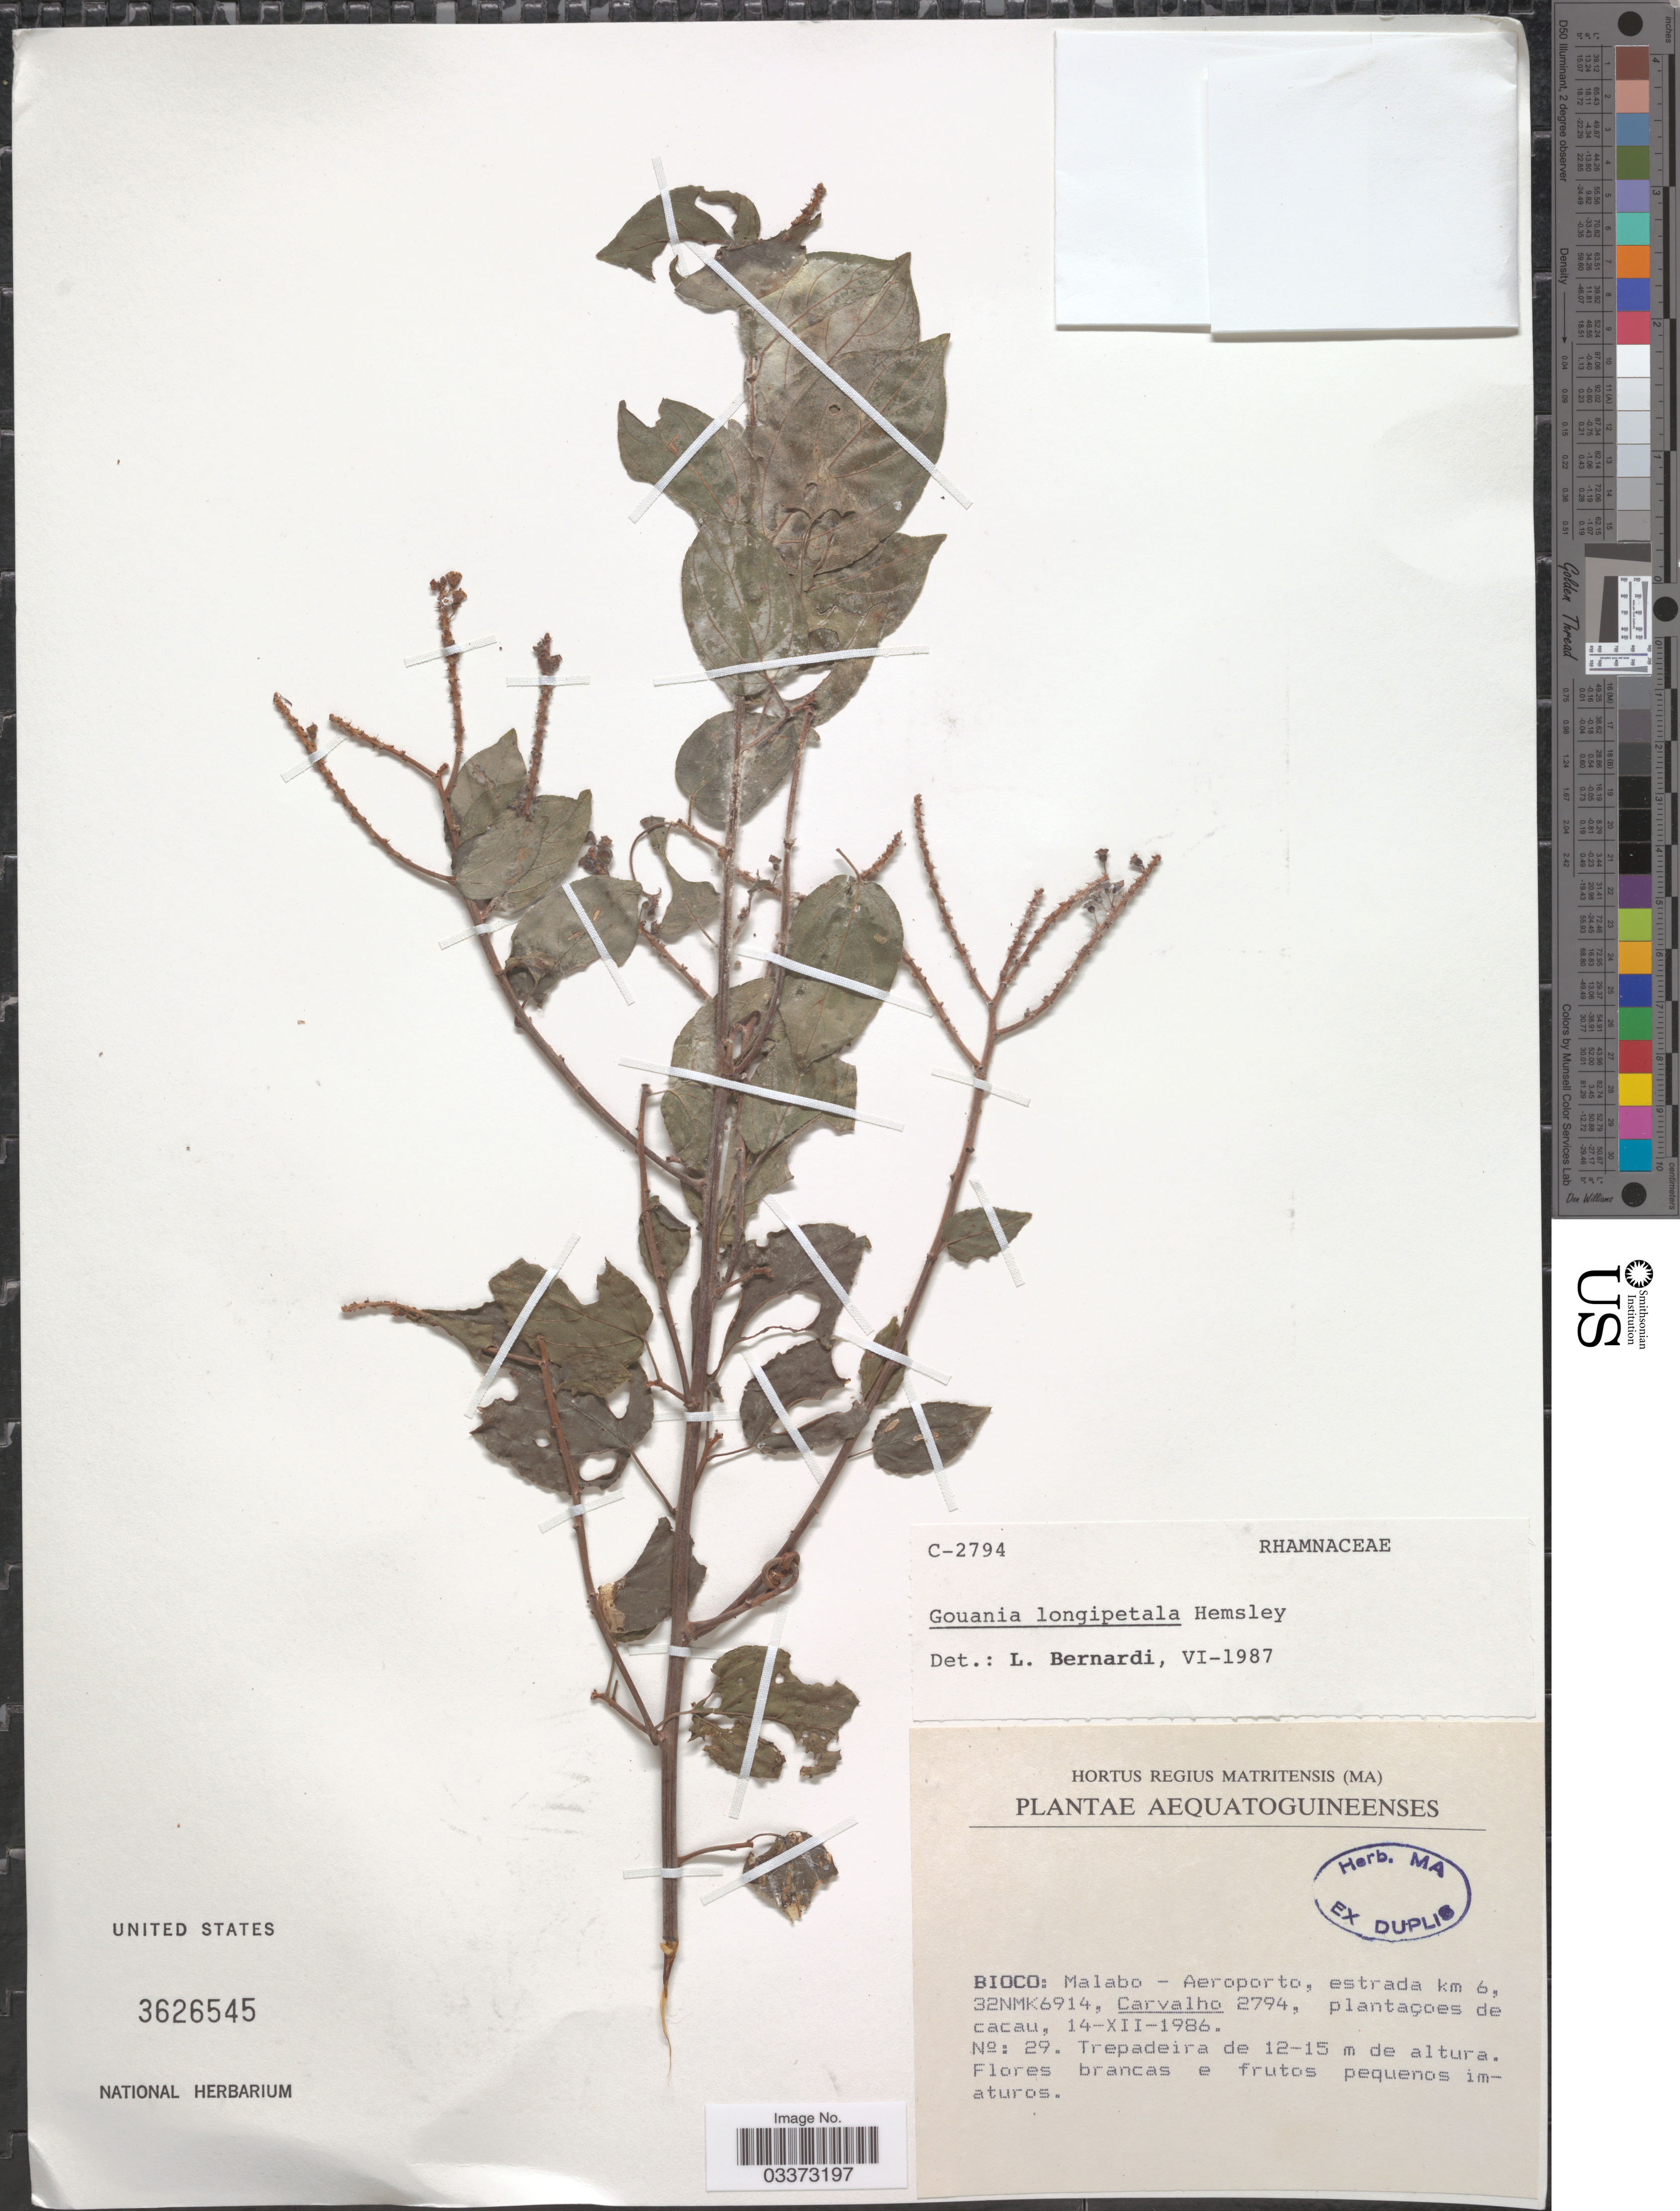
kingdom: Plantae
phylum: Tracheophyta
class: Magnoliopsida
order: Rosales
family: Rhamnaceae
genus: Gouania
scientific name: Gouania longipetala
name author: Hemsl.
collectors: Carvalho, --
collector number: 2794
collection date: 1986-12-14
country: Equatorial Guinea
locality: Aequatoguineenses. Bioco: Malabo - Aeroporto, estrada km 6, 32NMK6914.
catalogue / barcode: US 3626545